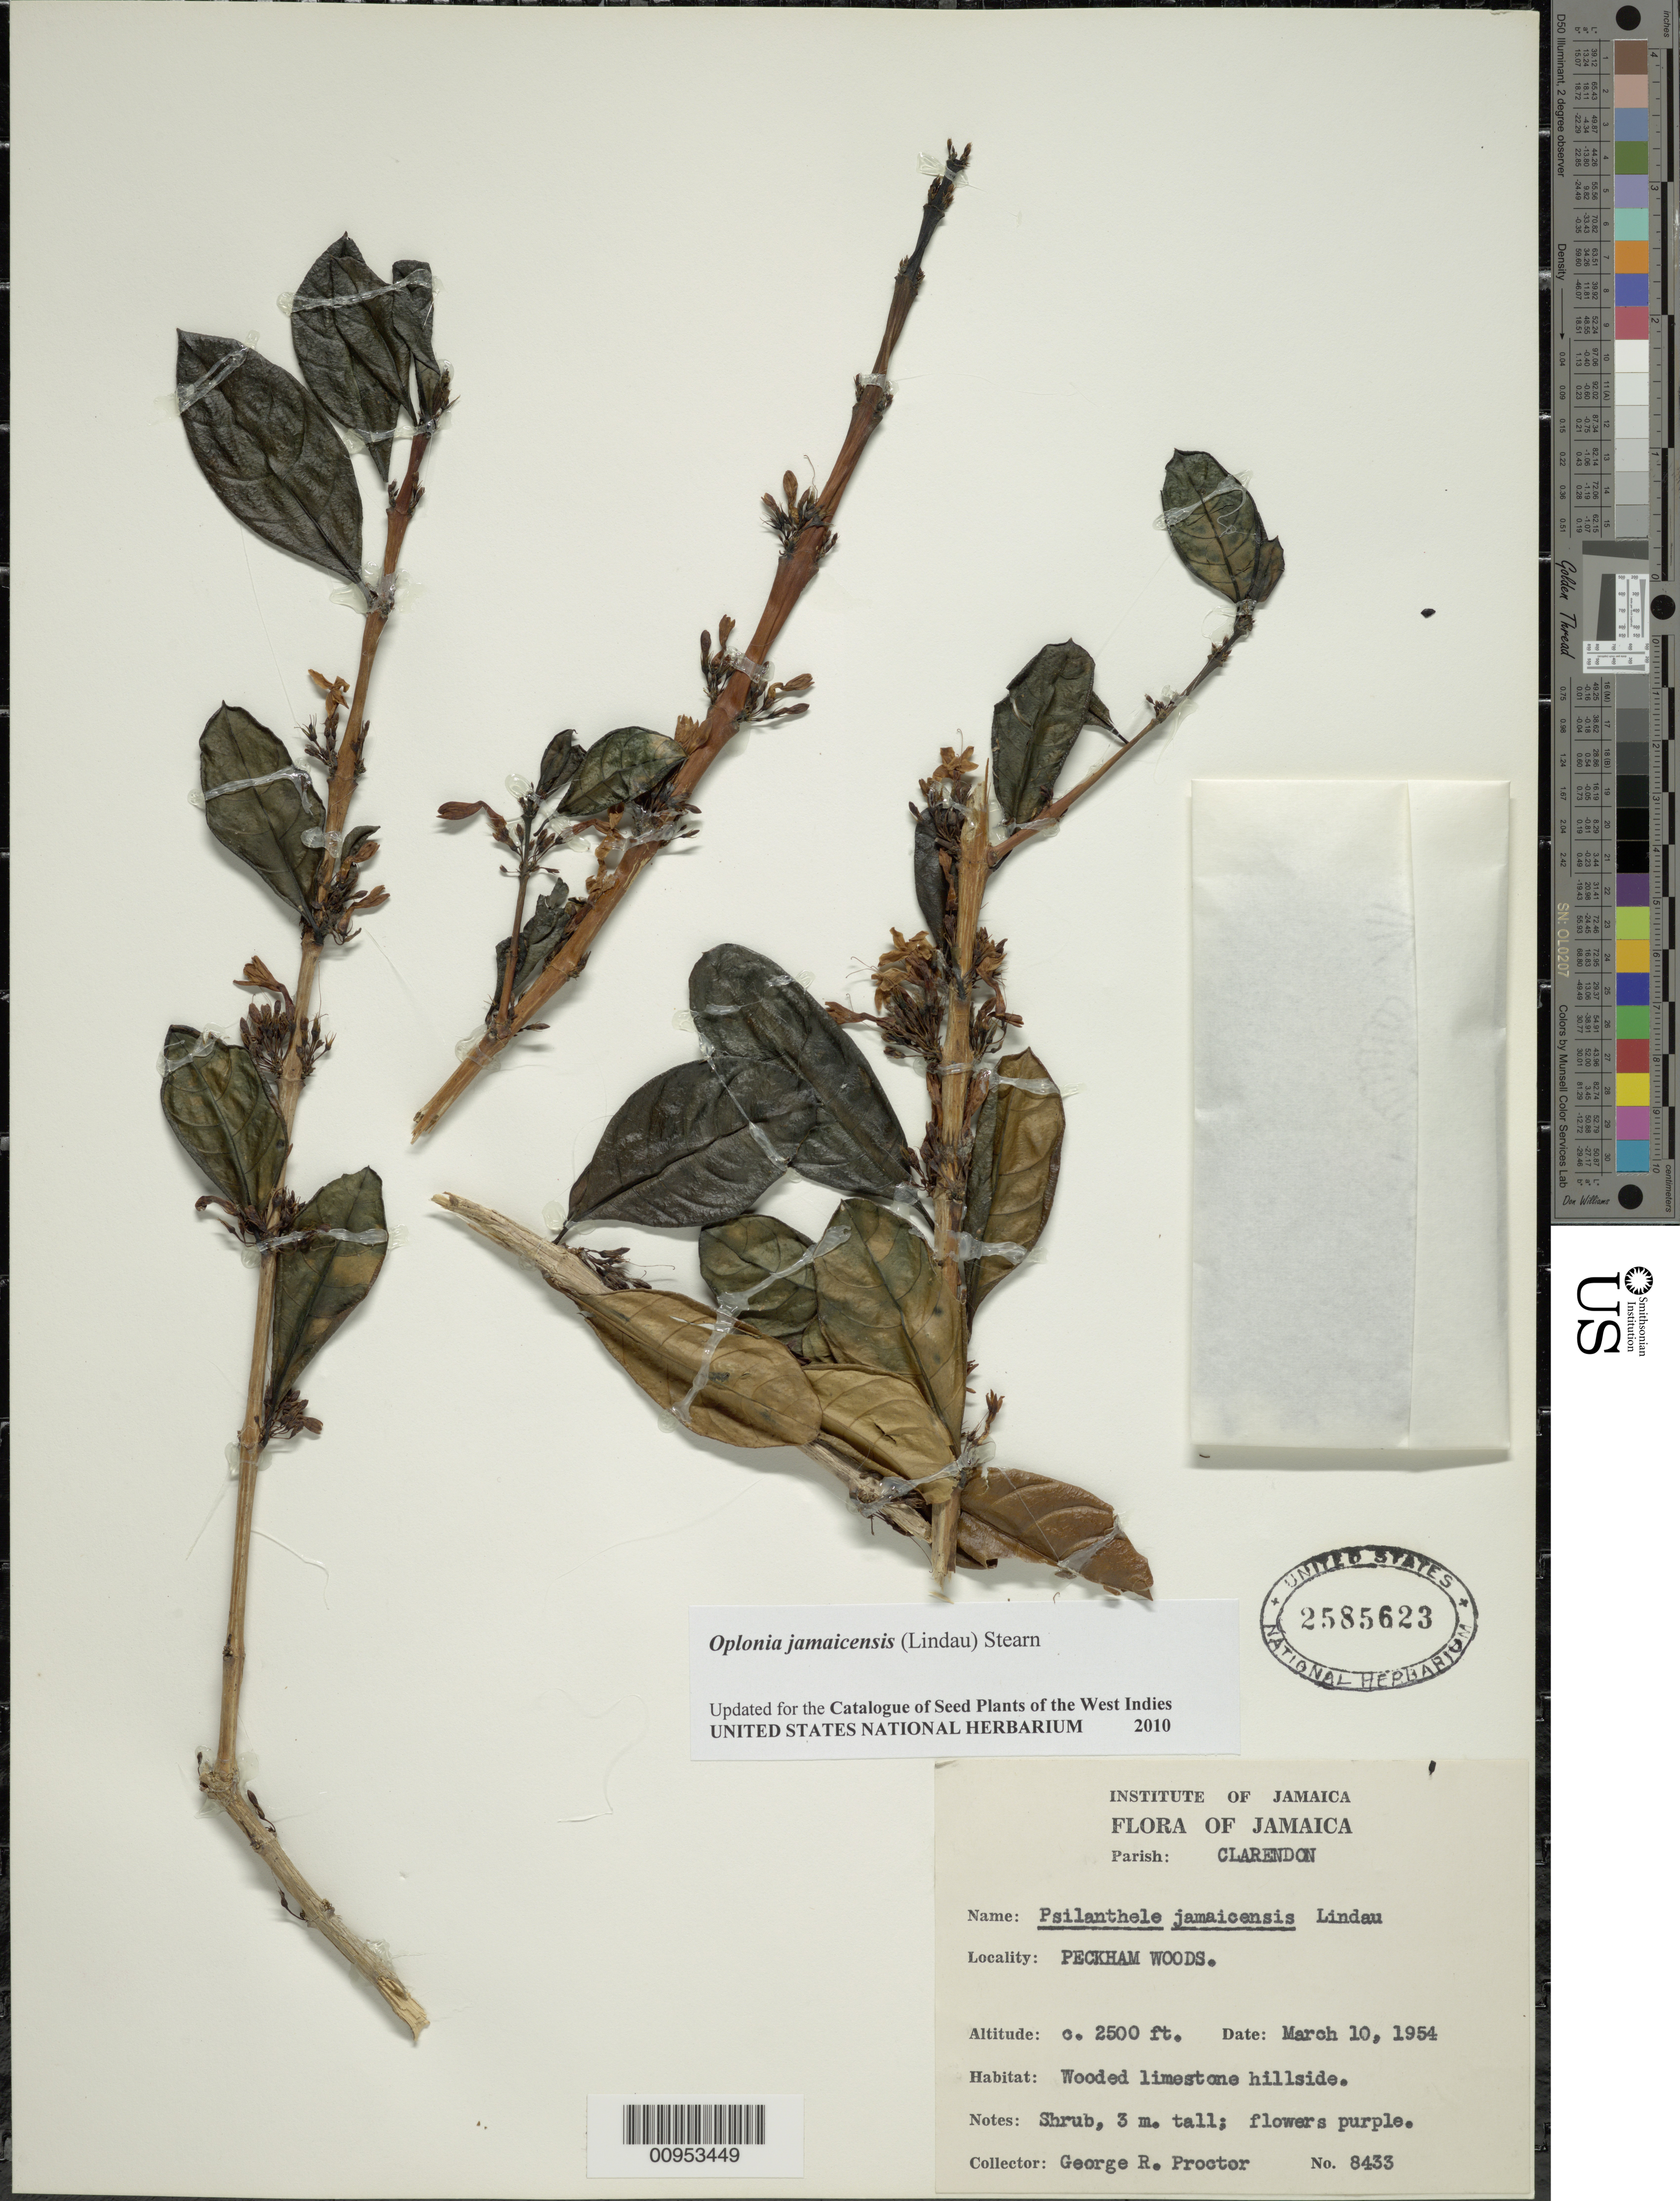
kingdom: Plantae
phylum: Tracheophyta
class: Magnoliopsida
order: Lamiales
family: Acanthaceae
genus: Oplonia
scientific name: Oplonia jamaicensis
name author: (Lindau) Stearn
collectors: G. R. Proctor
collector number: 8433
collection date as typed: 10 Mar 1954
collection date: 1954-03-10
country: Jamaica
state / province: Clarendon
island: Jamaica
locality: Peckham Woods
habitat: Wooded limestone hillside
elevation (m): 762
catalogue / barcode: US 2585623